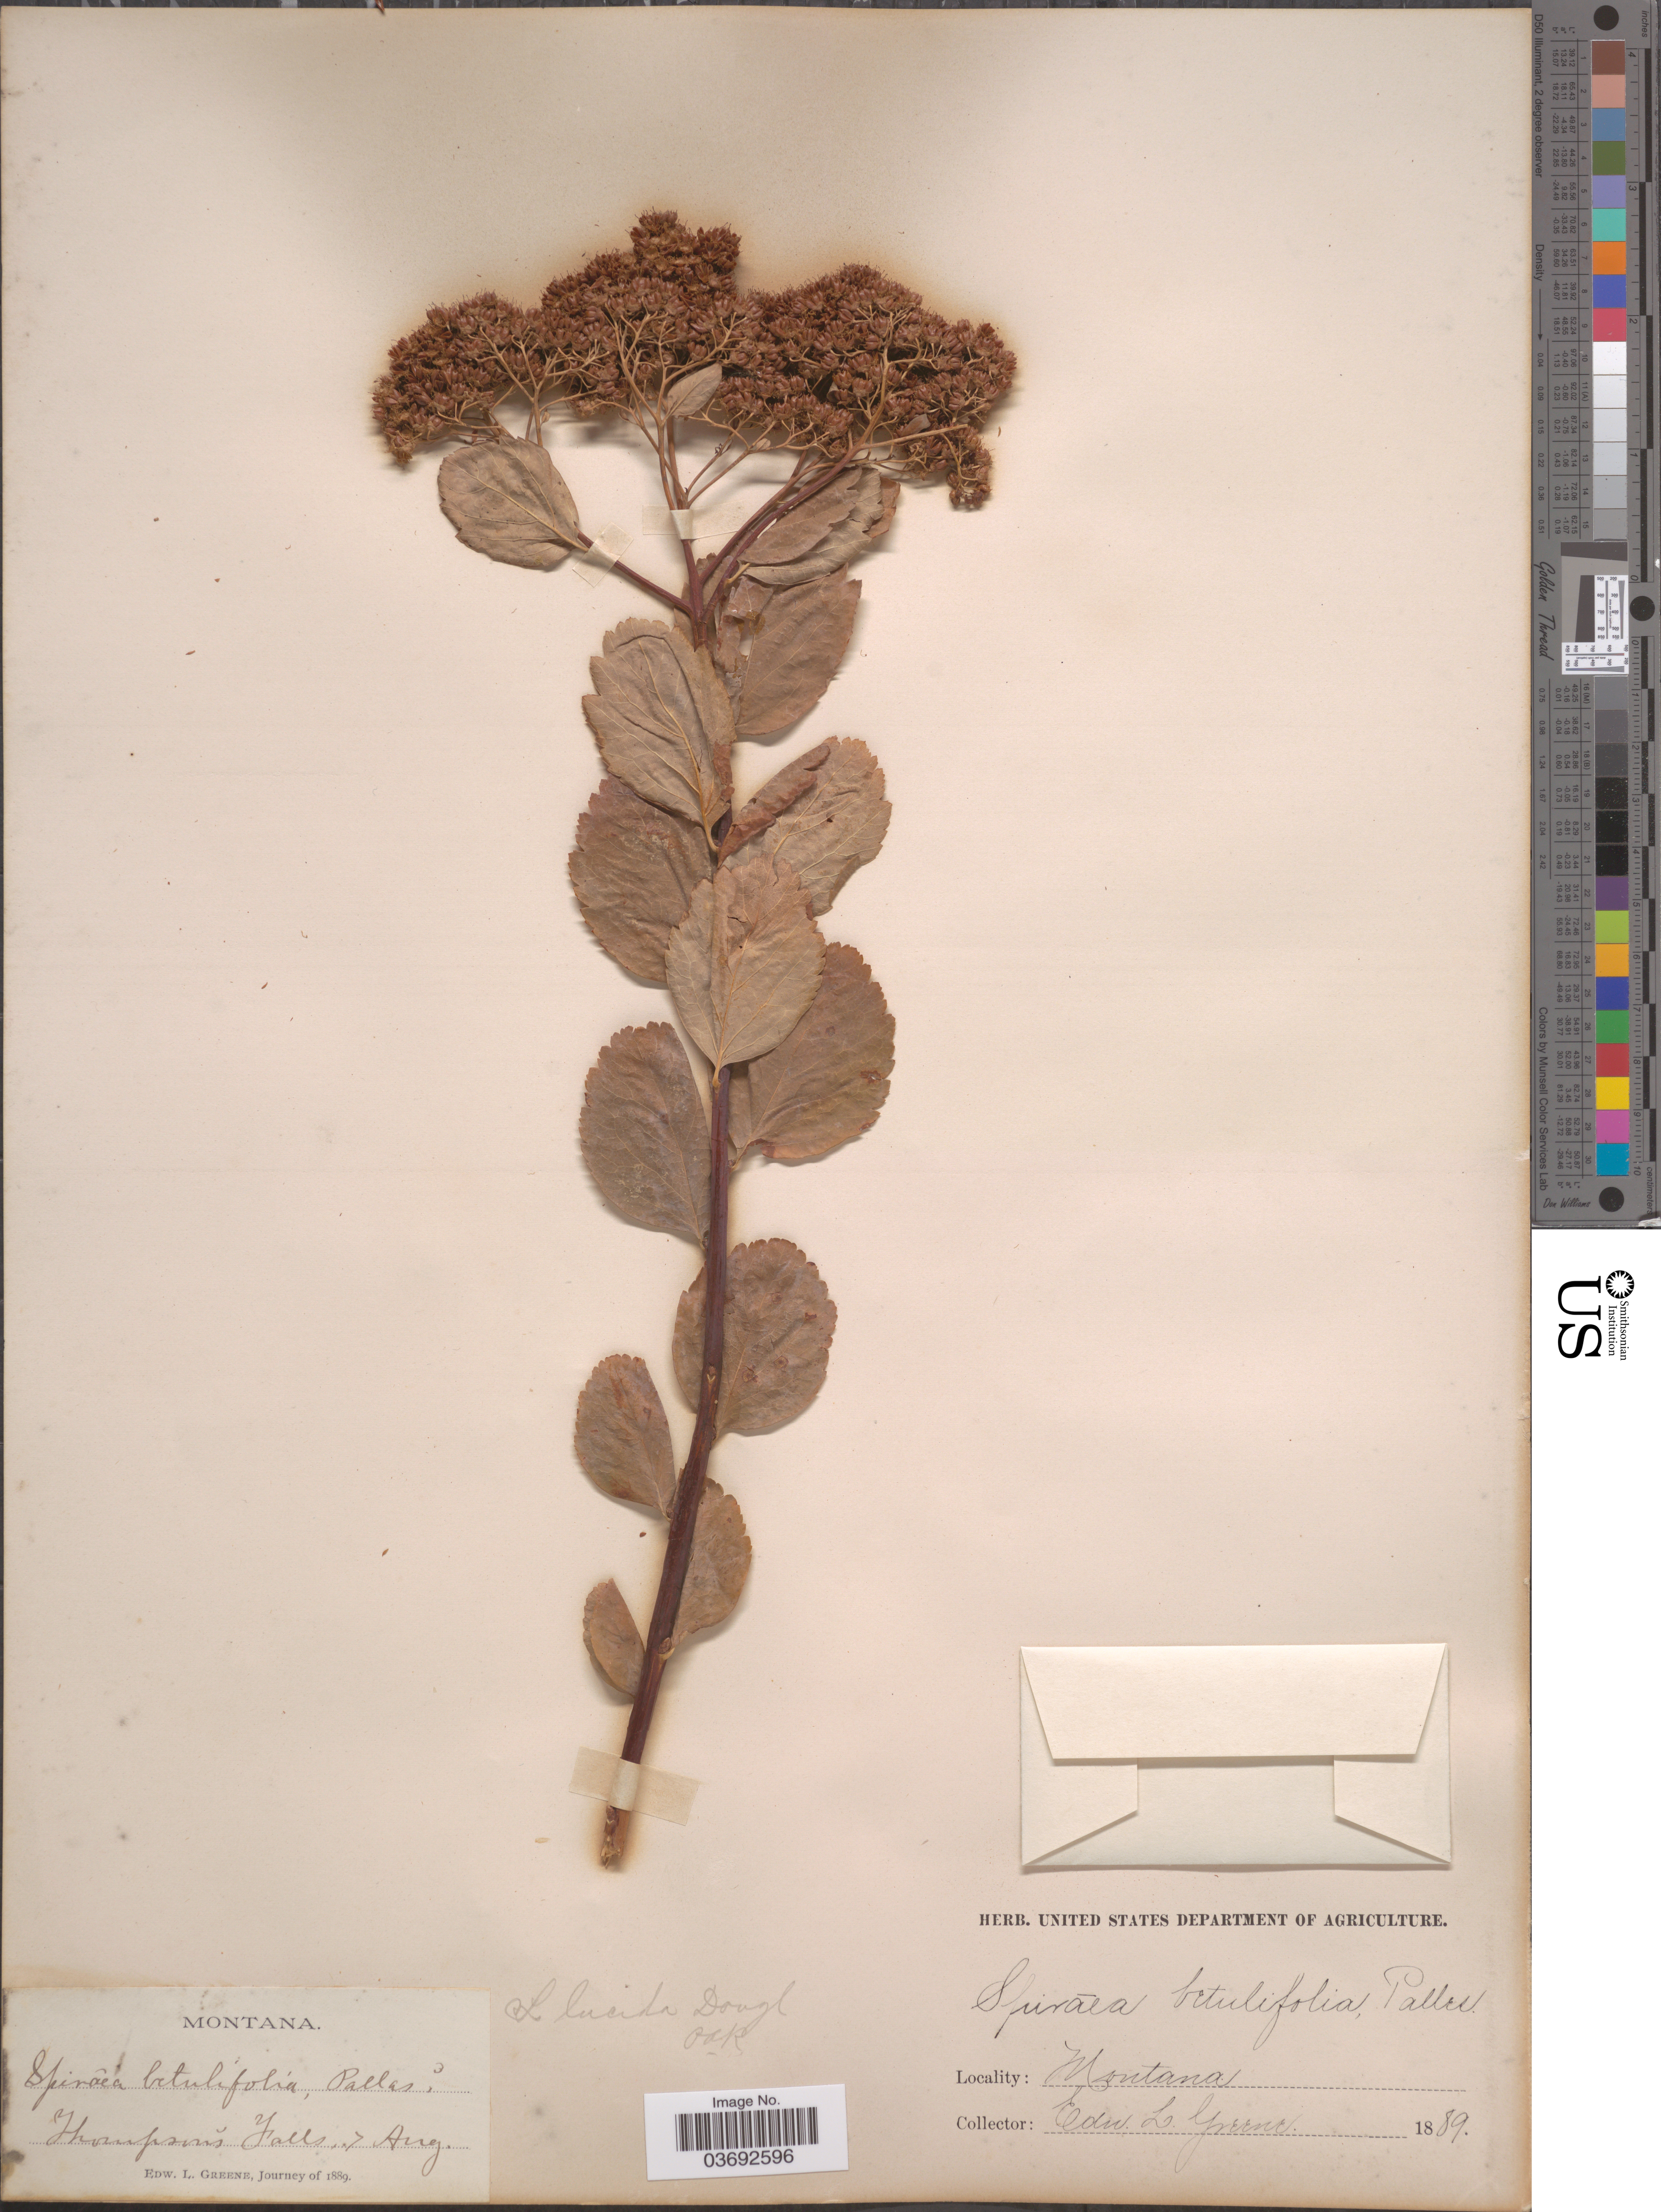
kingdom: Plantae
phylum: Tracheophyta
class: Magnoliopsida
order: Rosales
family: Rosaceae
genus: Spiraea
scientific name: Spiraea lucida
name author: Douglas ex Greene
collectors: E. L. Greene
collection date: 1889-08-07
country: United States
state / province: Montana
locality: Thompsons Falls.